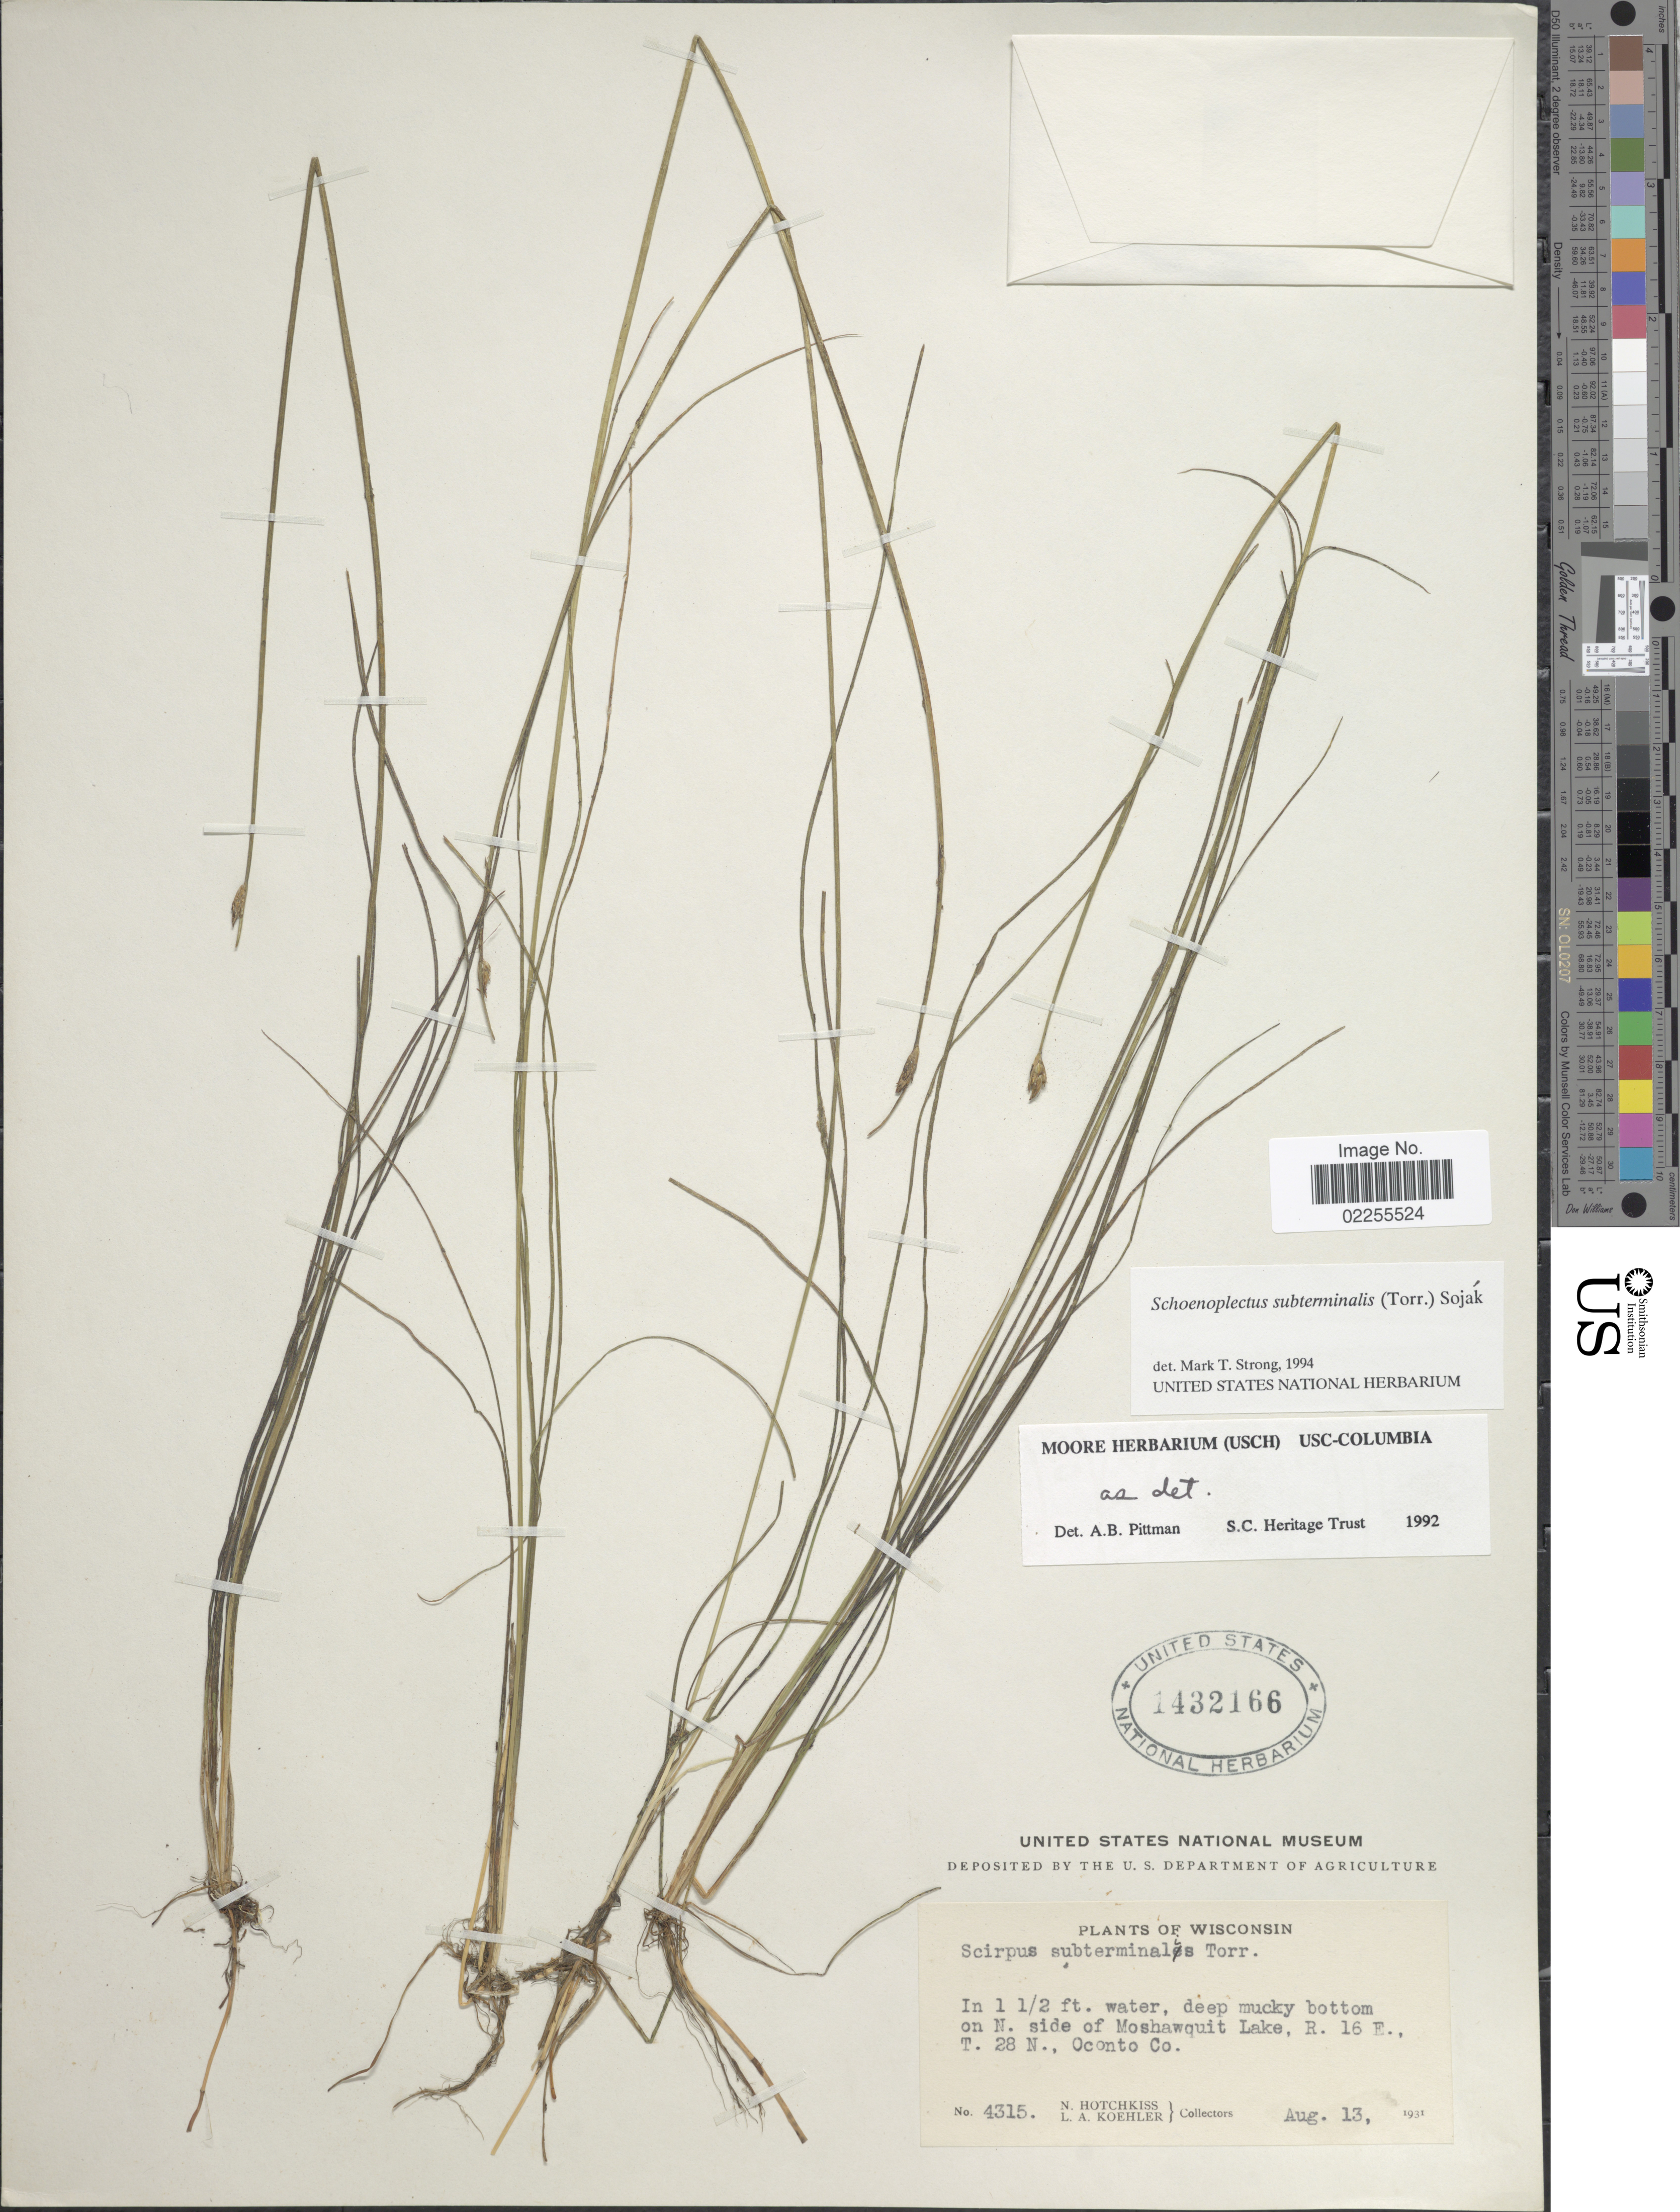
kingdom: Plantae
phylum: Tracheophyta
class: Liliopsida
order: Poales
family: Cyperaceae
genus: Schoenoplectus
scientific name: Schoenoplectus subterminalis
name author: (Torr.) Soják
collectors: N. Hotchkiss & L. Koehler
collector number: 4315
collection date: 1931-08-13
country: United States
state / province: Wisconsin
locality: Deep mucky bottom on N. side of Moshawquit Lake, R. 16 E., T. 28 N., Oconto Co.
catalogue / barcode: US 1432166